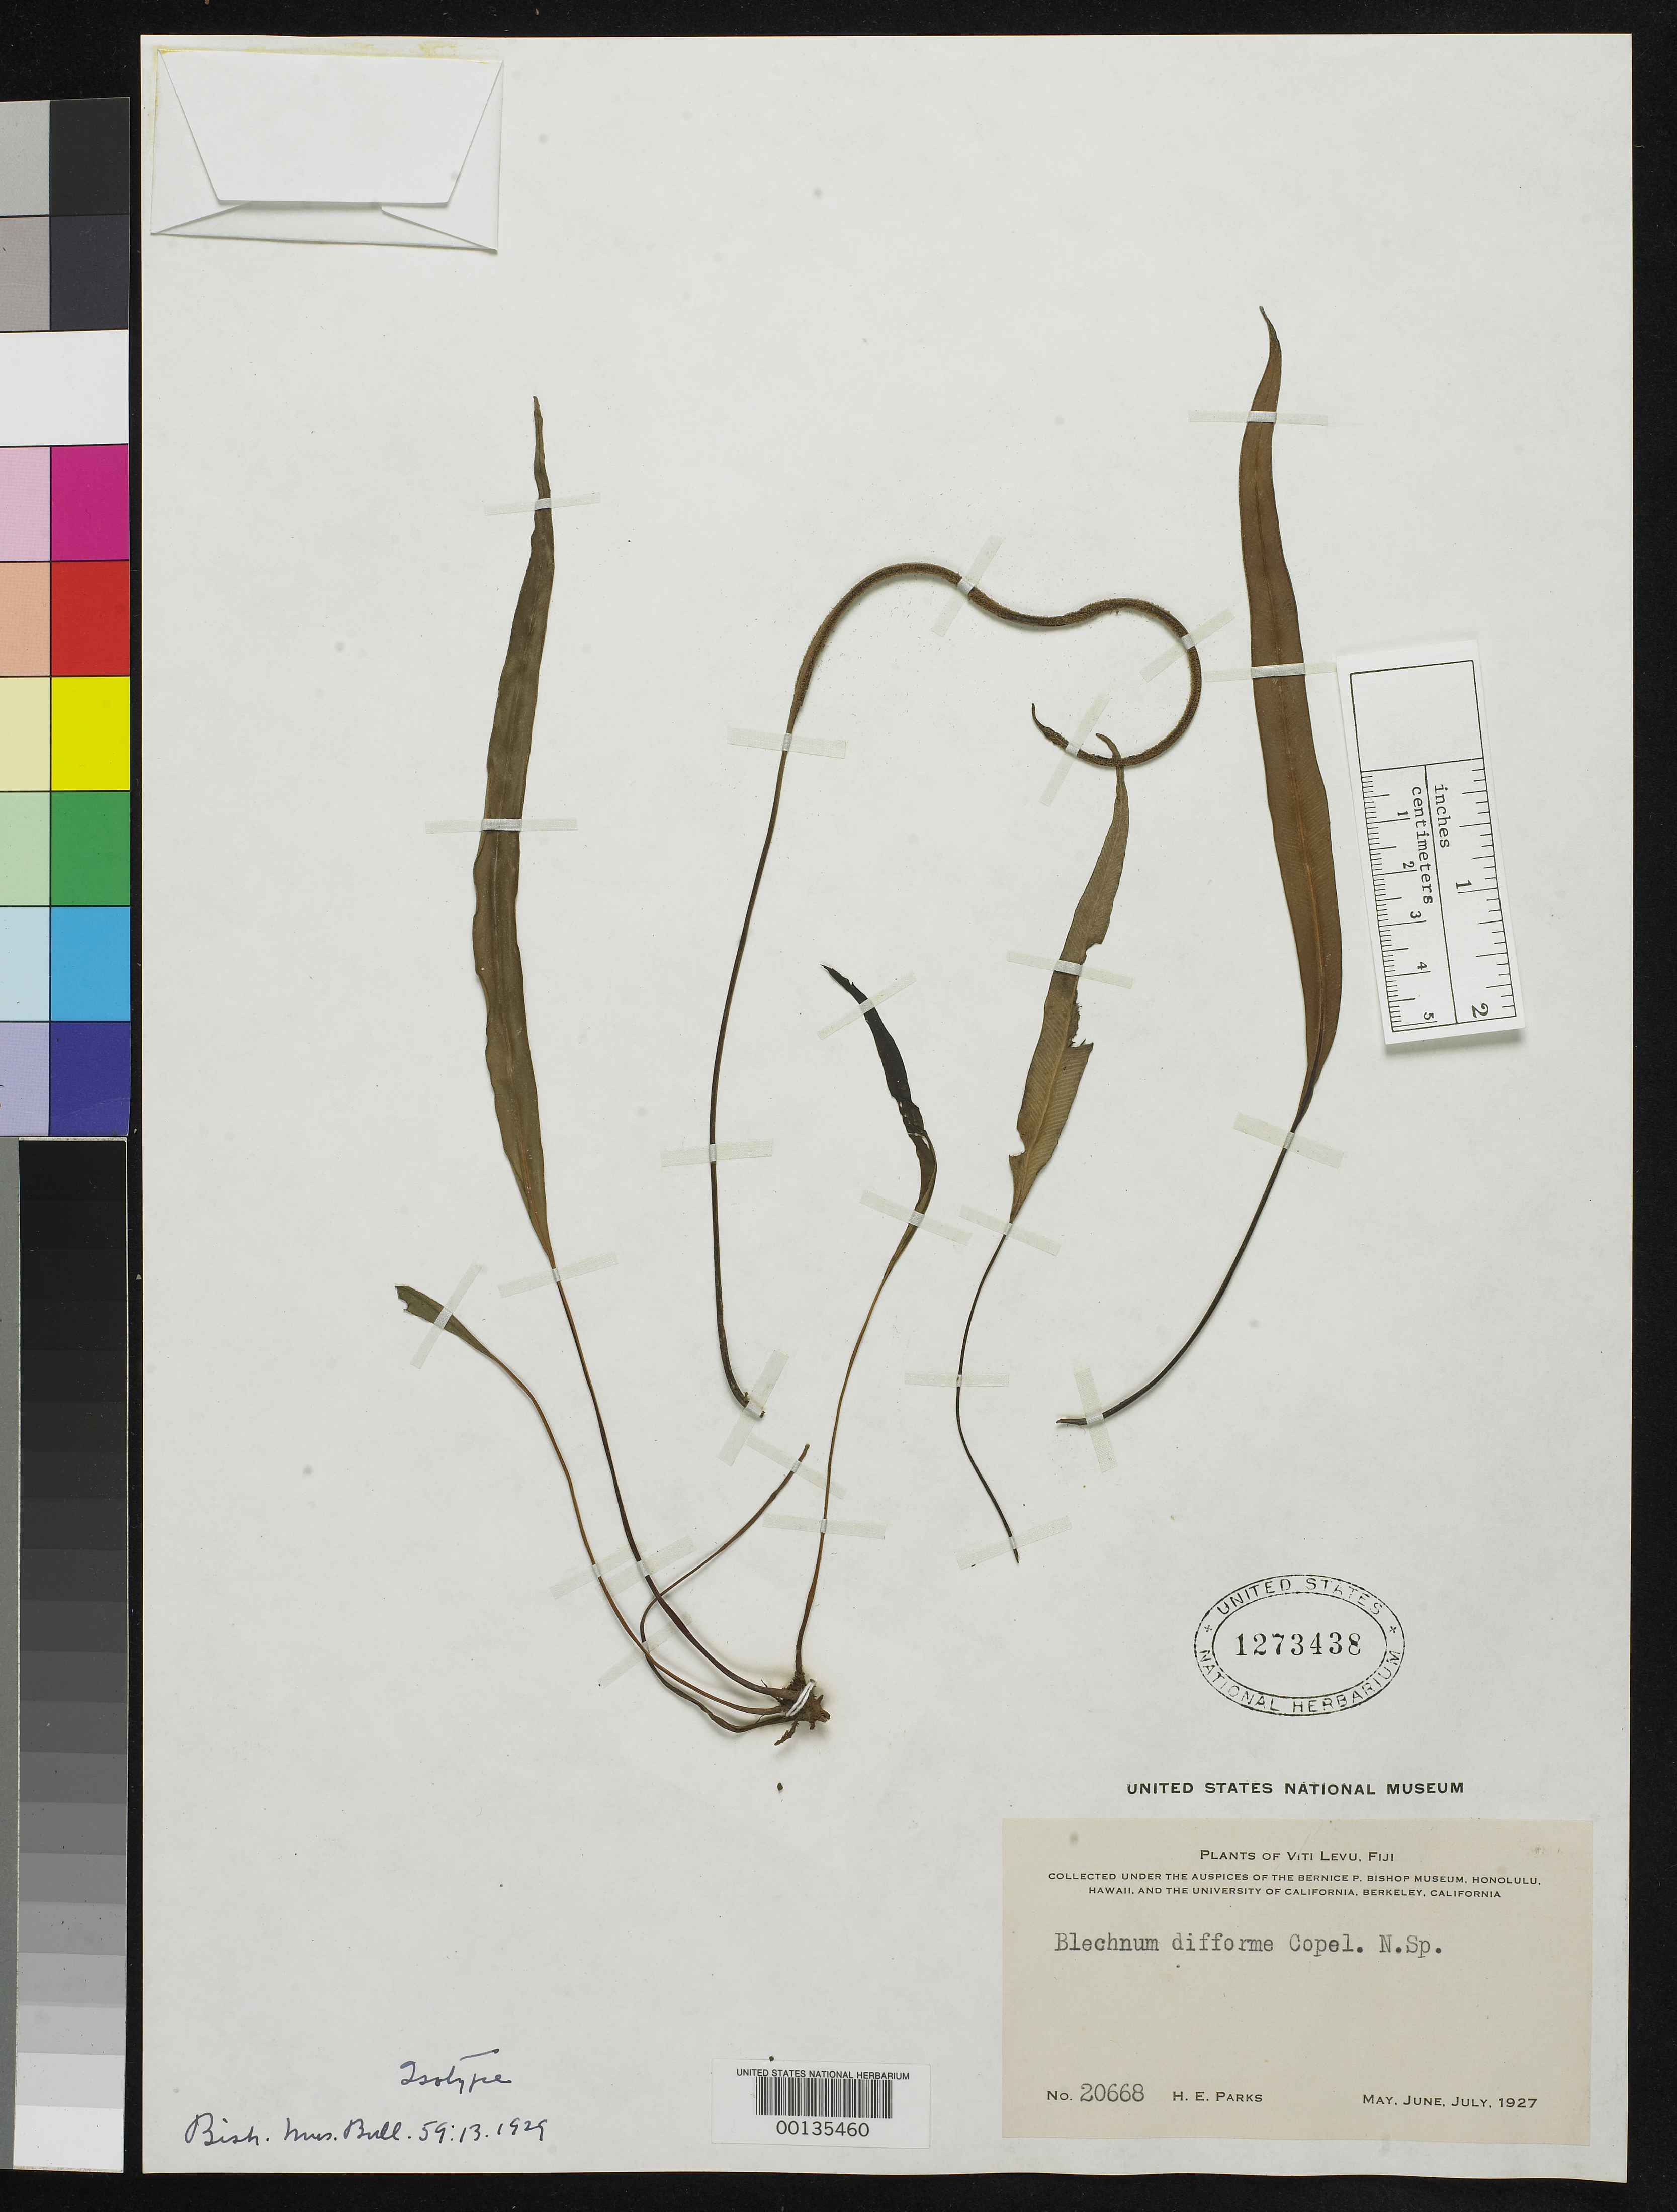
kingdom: Plantae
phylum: Tracheophyta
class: Polypodiopsida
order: Polypodiales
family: Blechnaceae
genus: Blechnum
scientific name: Blechnum difforme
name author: Copel.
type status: Type Collection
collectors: H. E. Parks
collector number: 20668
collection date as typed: May, June, July 1927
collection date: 1927-05/1927-07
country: Fiji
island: Viti Levu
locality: Viti Levu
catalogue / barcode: US 1273438